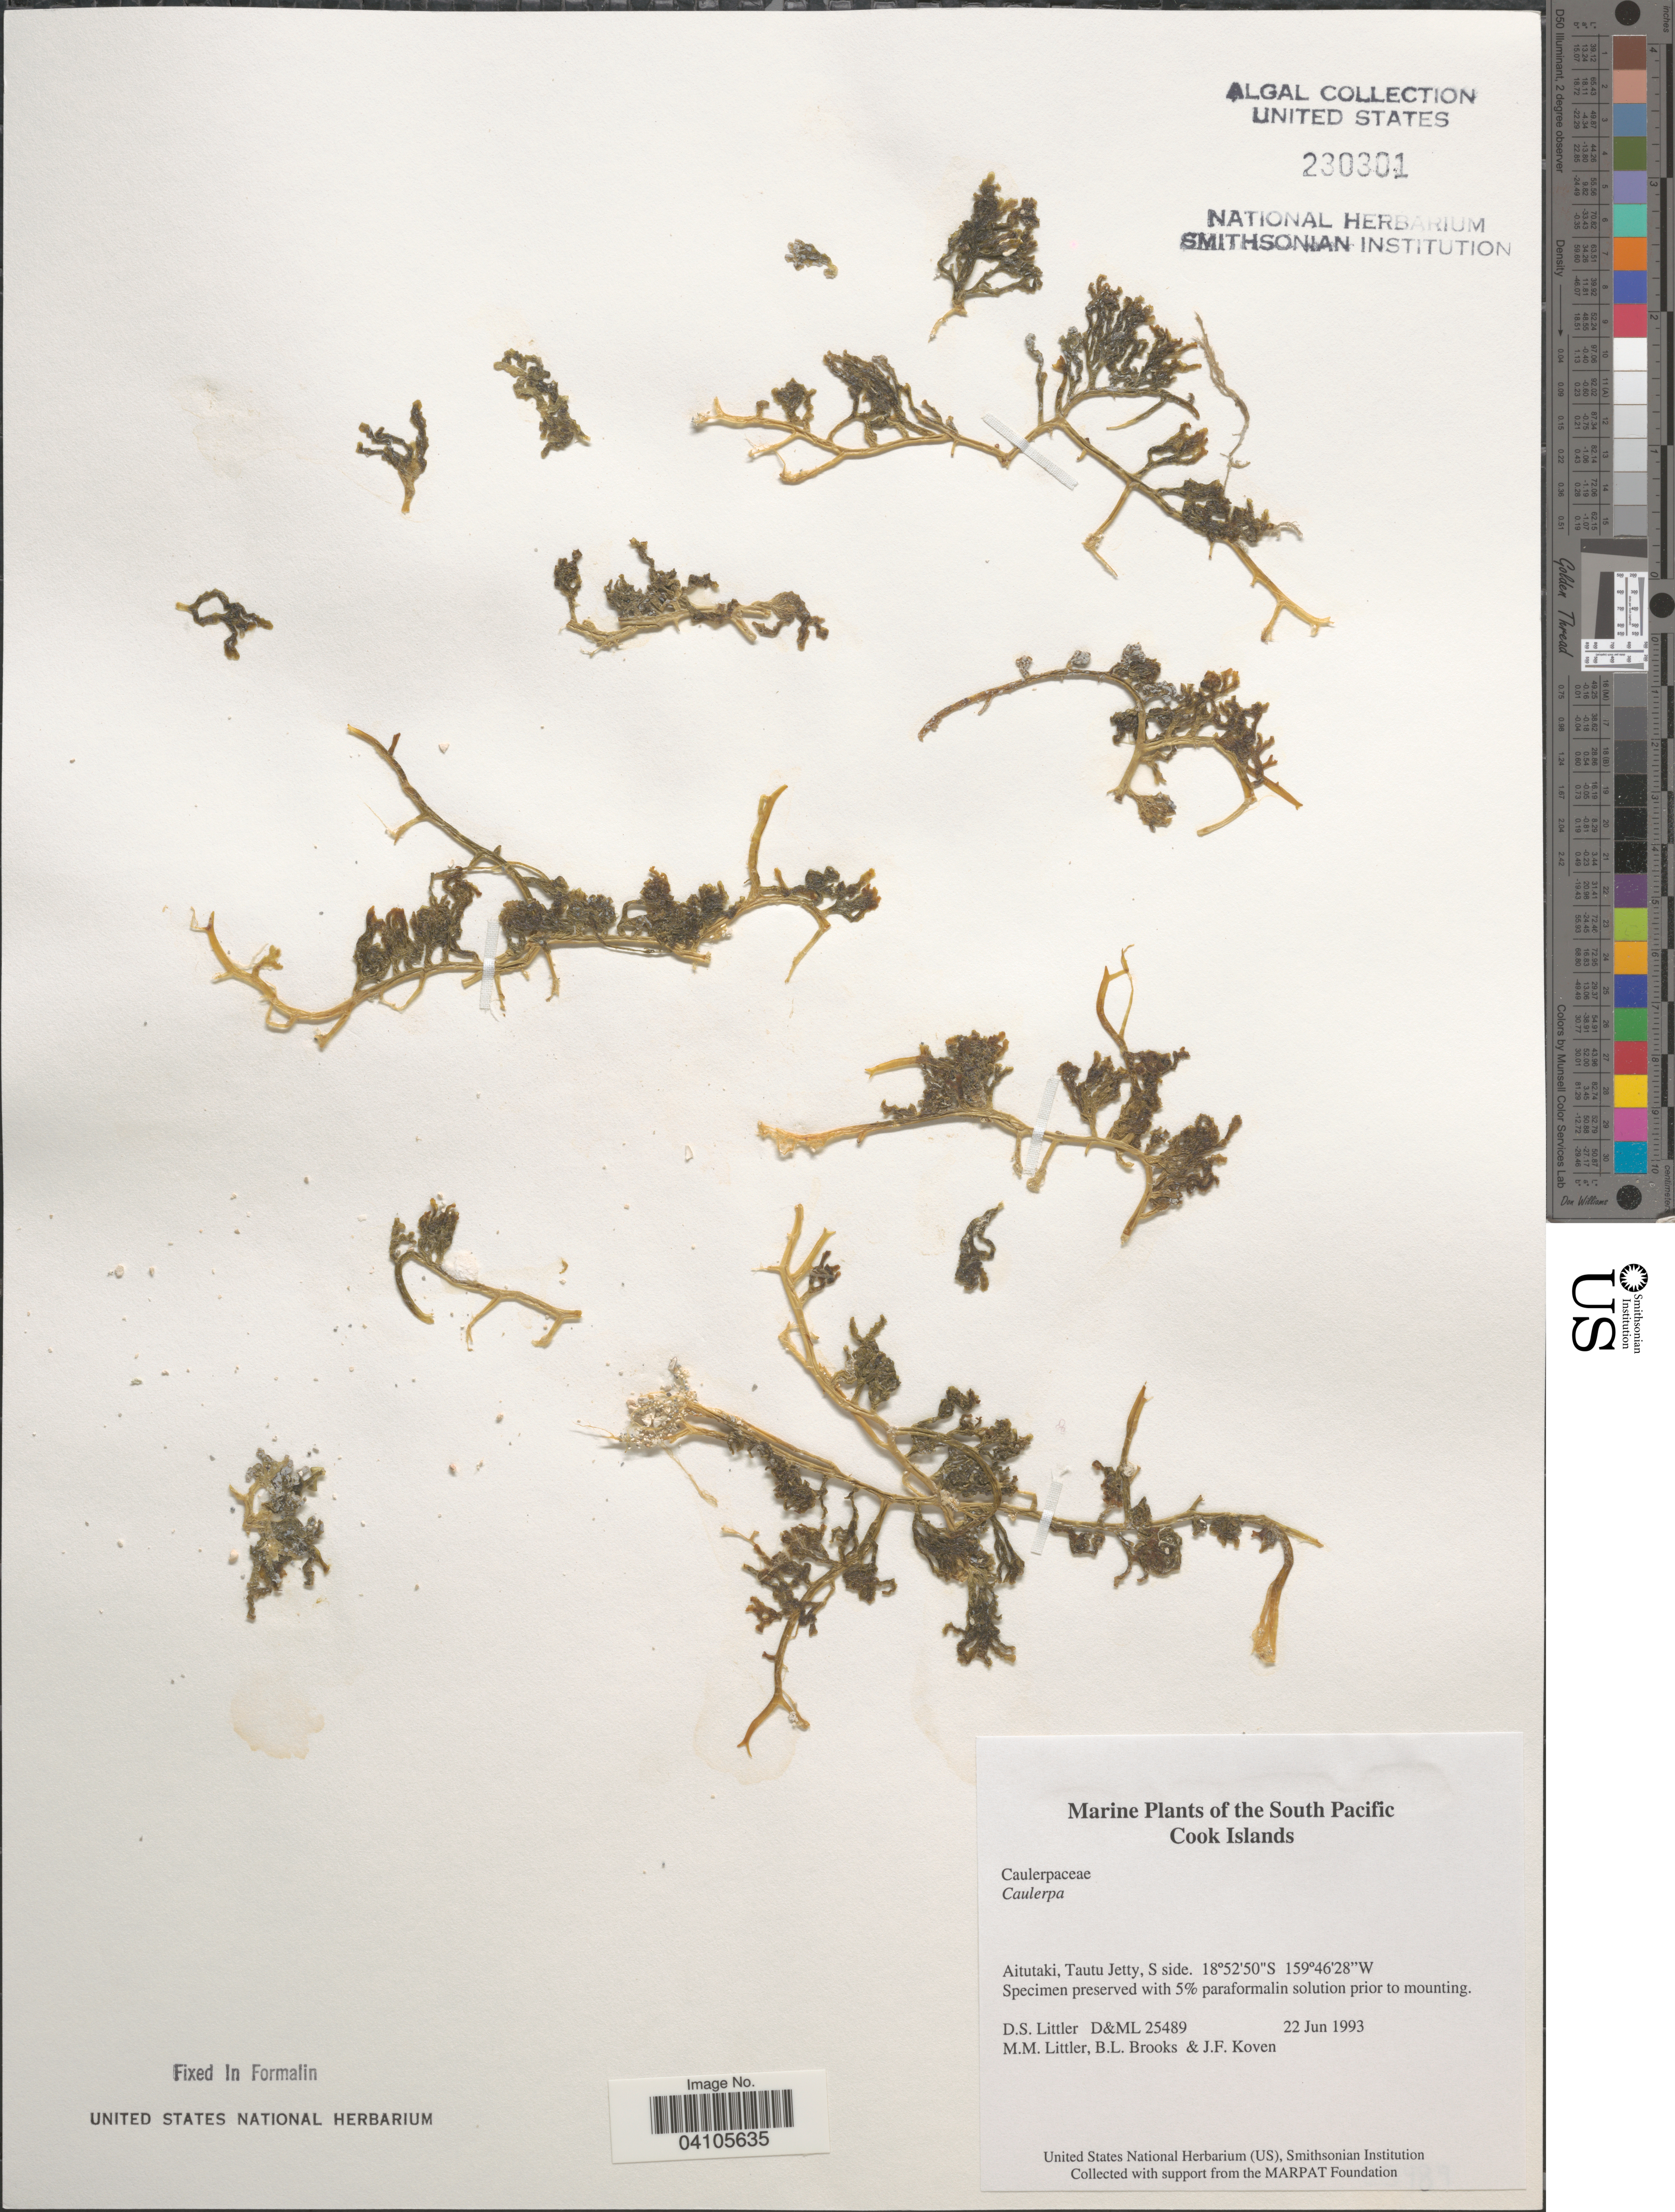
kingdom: Plantae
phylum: Chlorophyta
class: Ulvophyceae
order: Bryopsidales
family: Caulerpaceae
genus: Caulerpa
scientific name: Caulerpa sp.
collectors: D. S. Littler, B. Brooks & J. Koven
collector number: D&ML 25489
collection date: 1993-06-22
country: Cook Islands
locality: The South Pacific. Aitutaki, Tautu Jetty, S side.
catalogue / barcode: US 230301